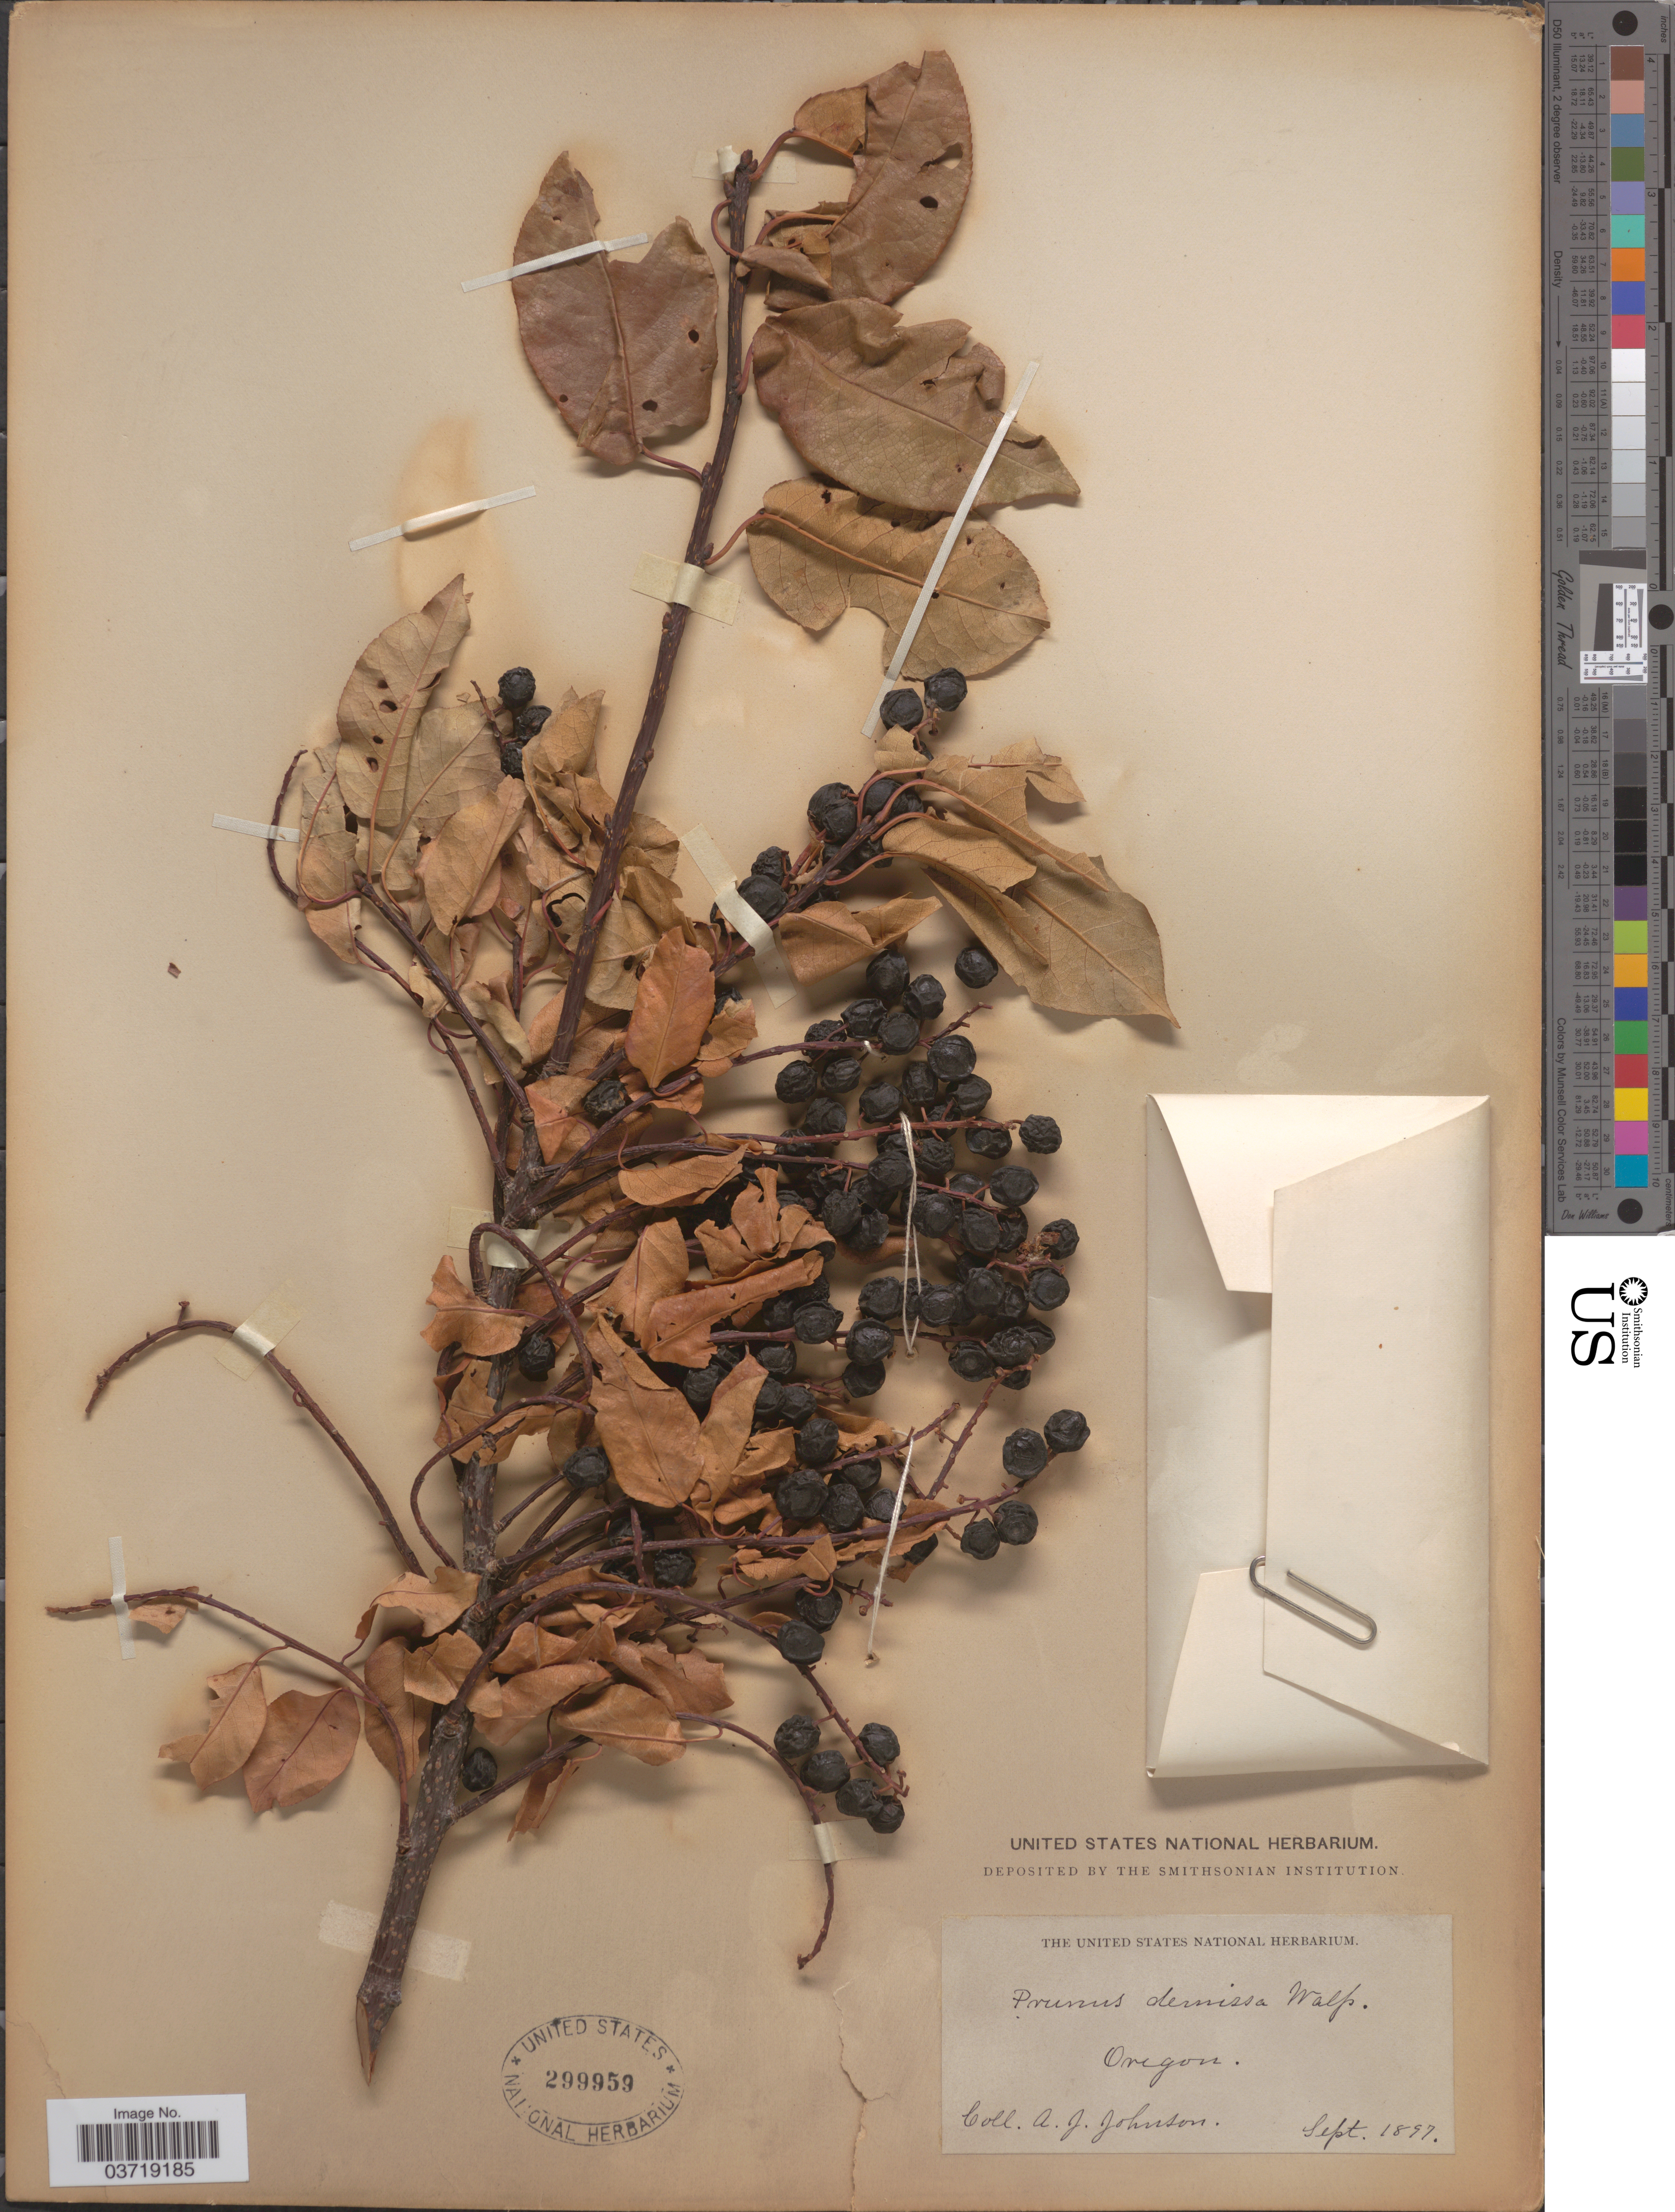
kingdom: Plantae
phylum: Tracheophyta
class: Magnoliopsida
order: Rosales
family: Rosaceae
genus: Prunus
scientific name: Prunus virginiana var. demissa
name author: (Nutt.) Torr.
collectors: A. Johnson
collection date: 1897-09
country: United States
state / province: Oregon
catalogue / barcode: US 299959